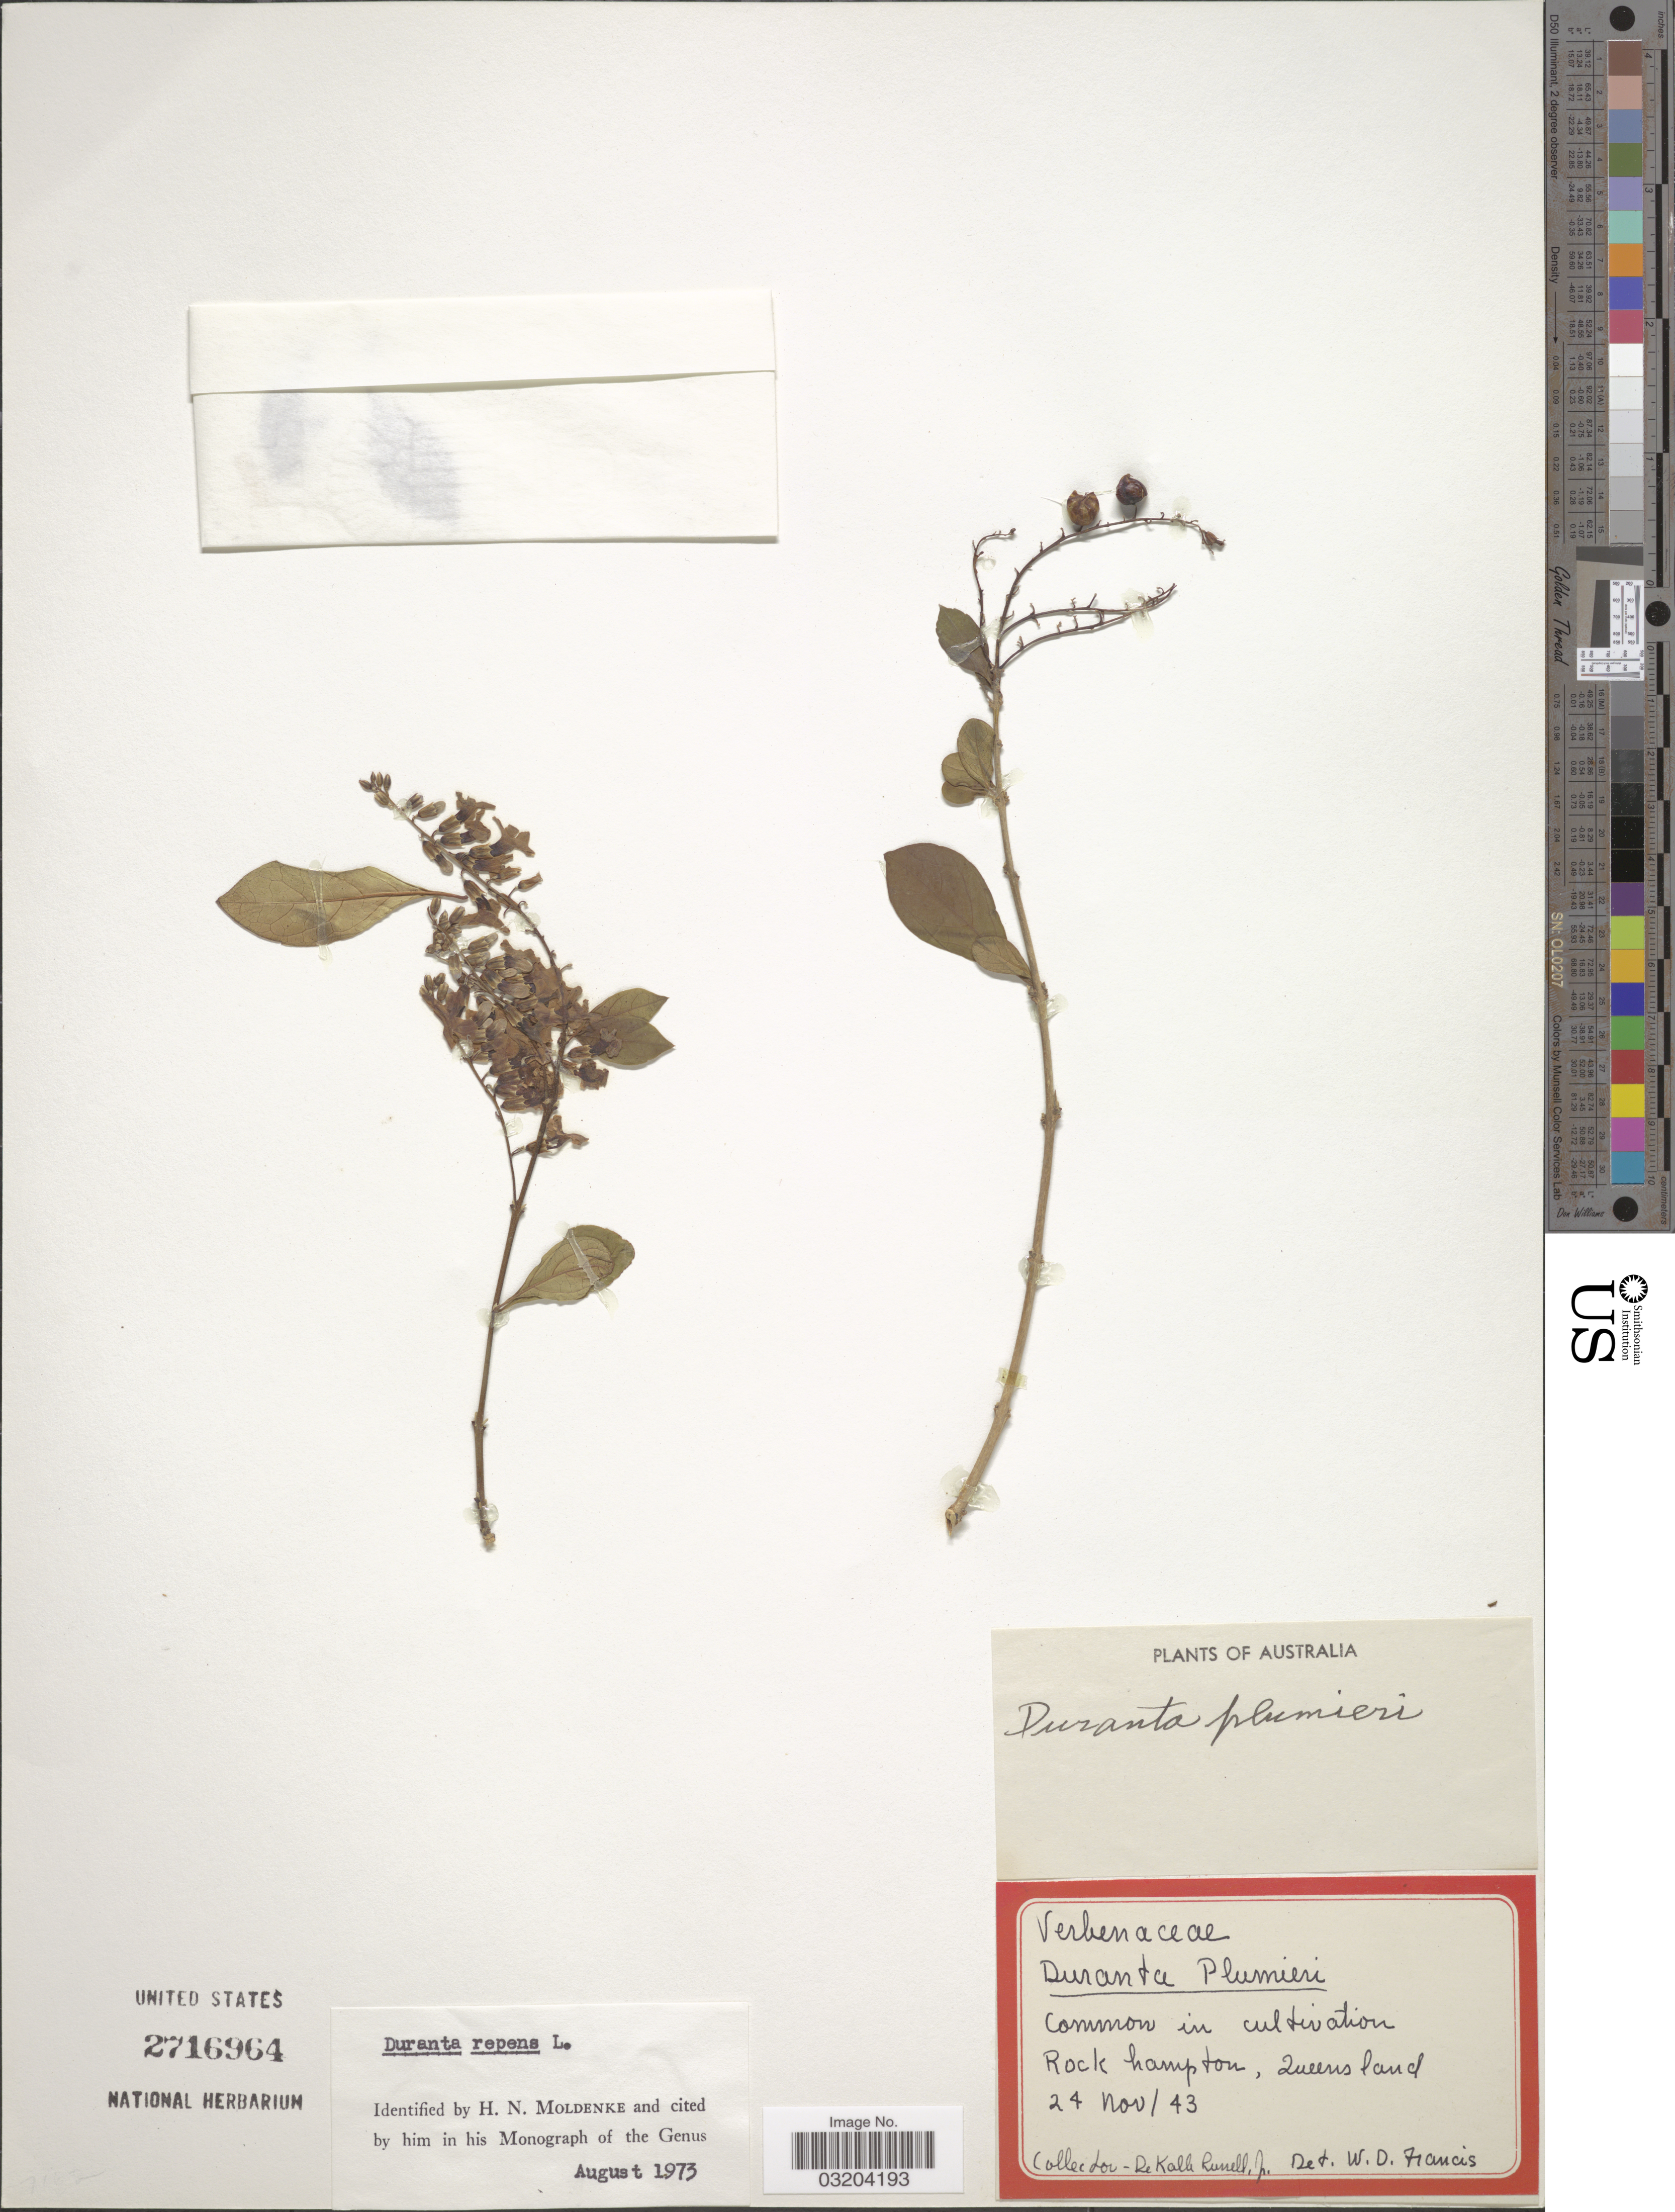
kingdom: Plantae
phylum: Tracheophyta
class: Magnoliopsida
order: Lamiales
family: Verbenaceae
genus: Duranta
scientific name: Duranta erecta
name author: L.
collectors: D. K. Russell Jr.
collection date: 1943-11-24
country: Australia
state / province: Queensland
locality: Rock hampton.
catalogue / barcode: US 2716964